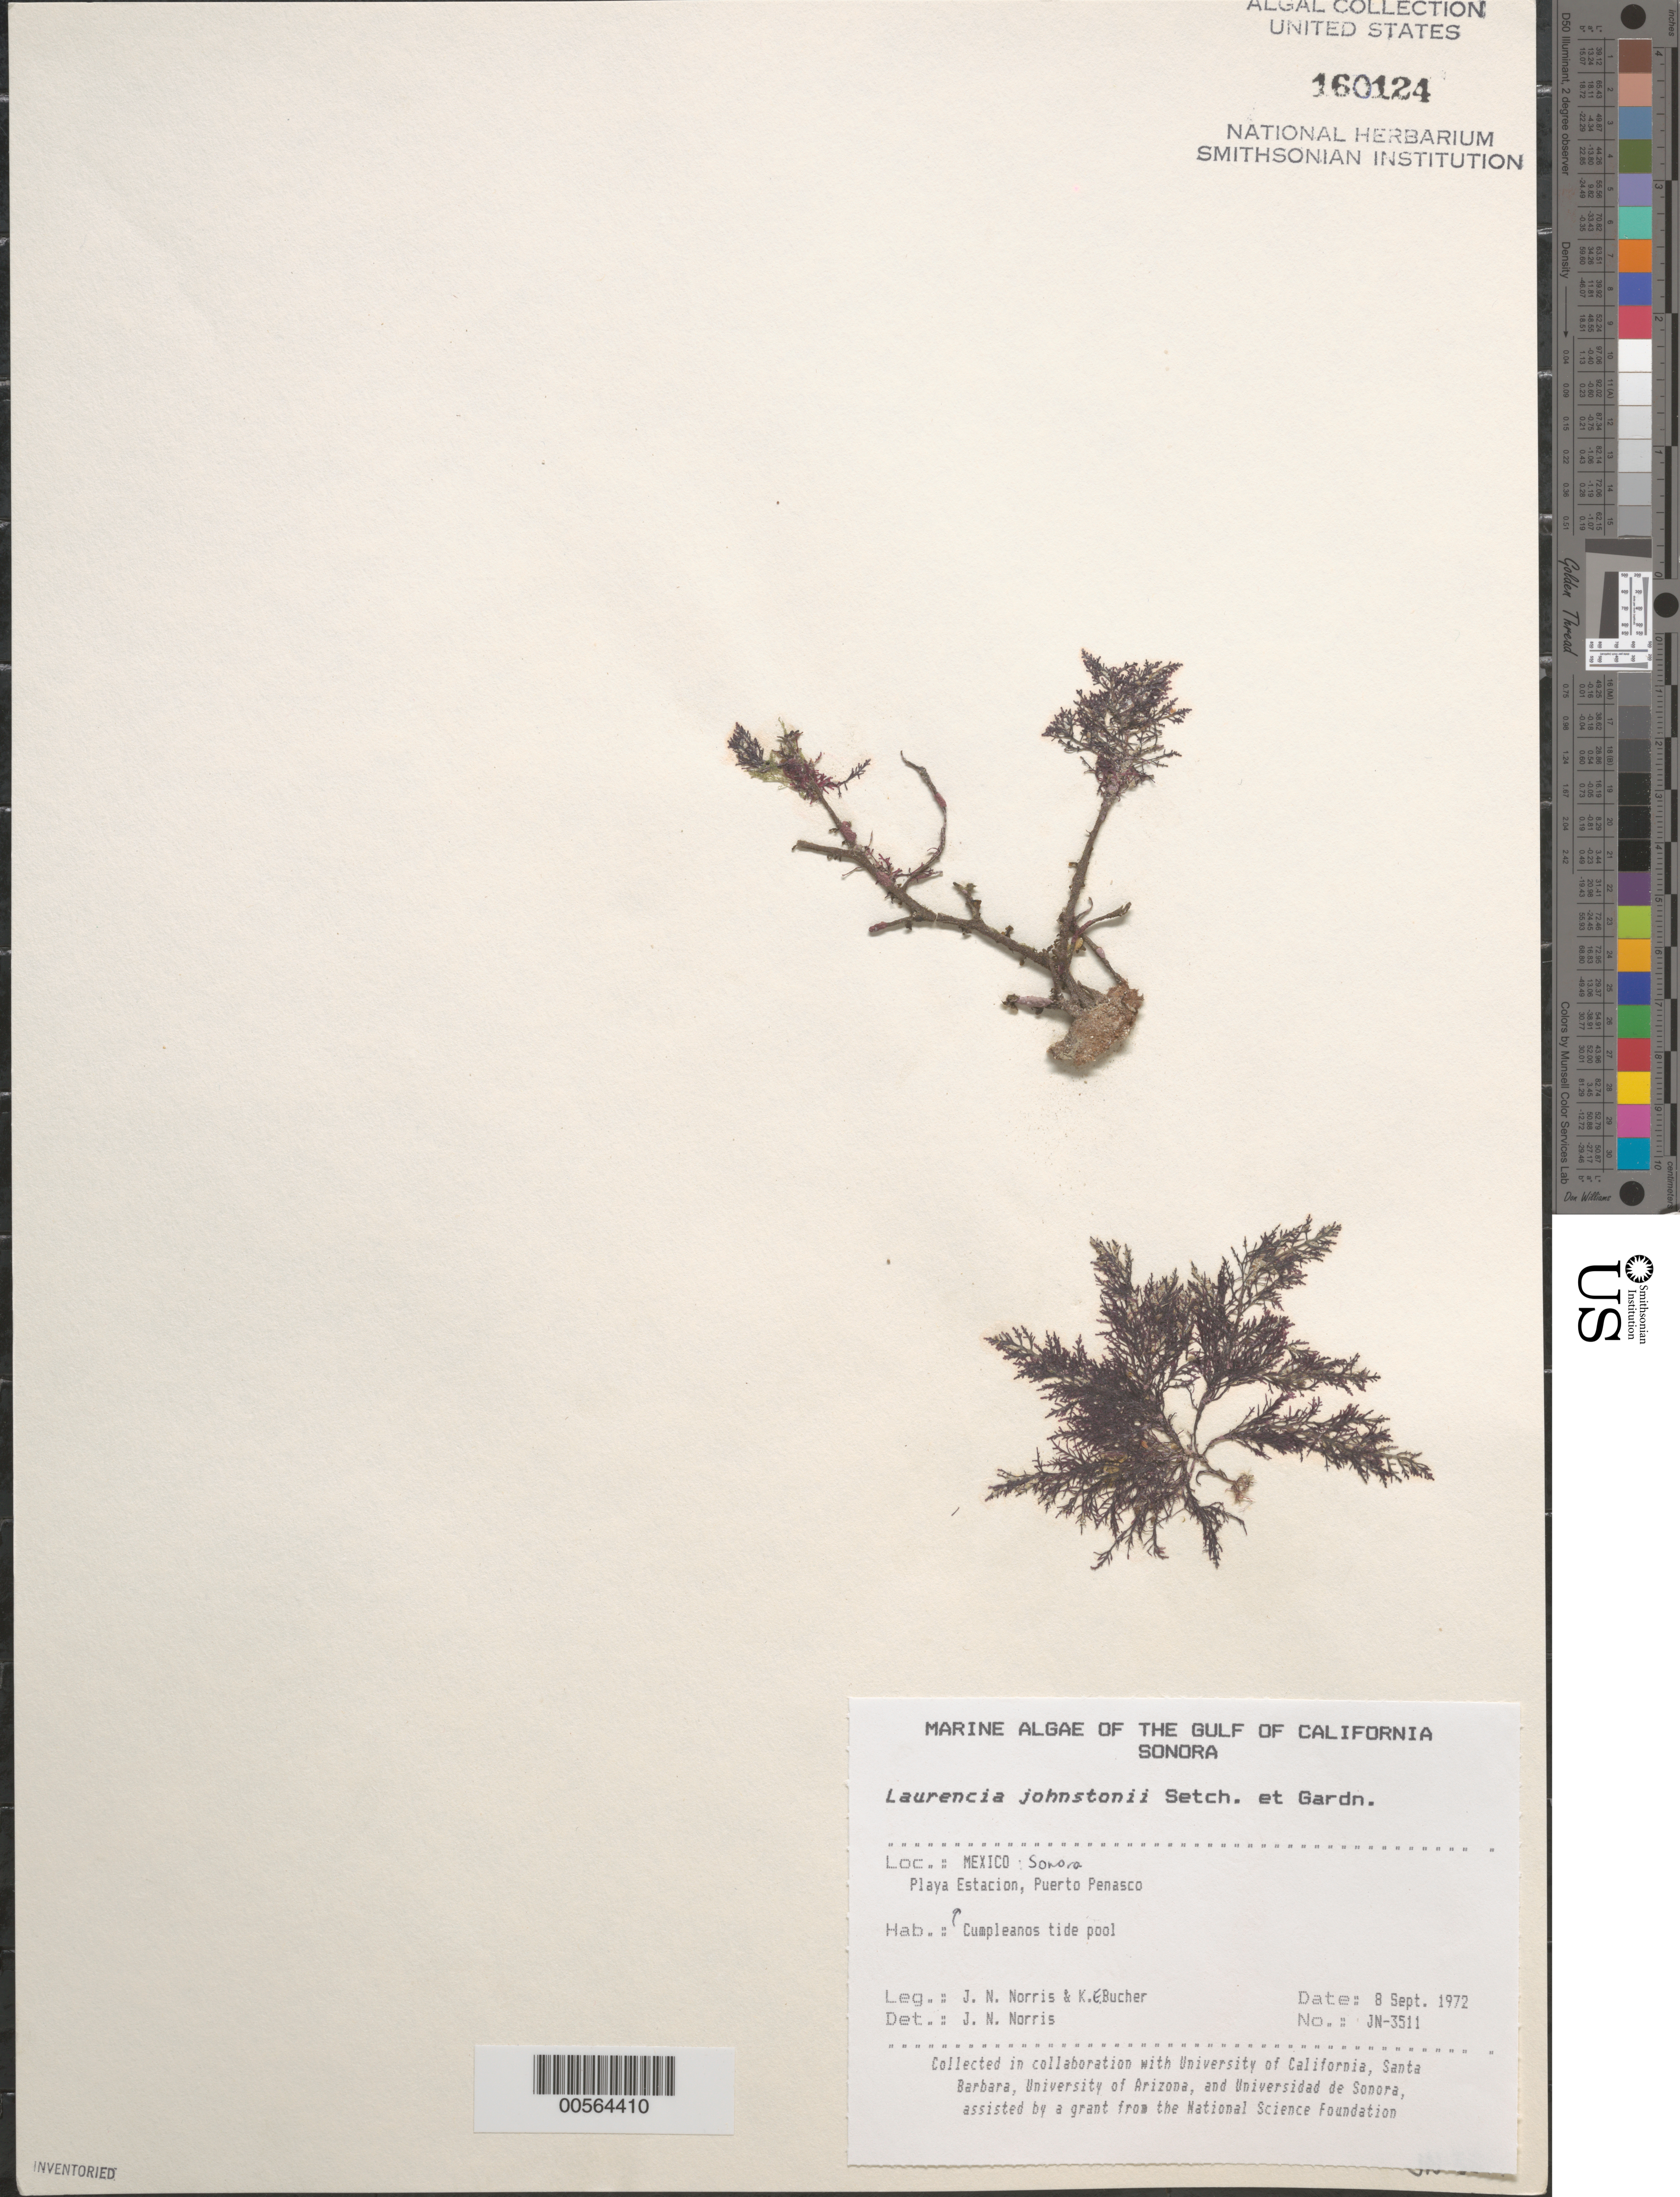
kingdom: Plantae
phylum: Rhodophyta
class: Florideophyceae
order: Ceramiales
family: Rhodomelaceae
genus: Laurencia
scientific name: Laurencia johnstonii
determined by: Norris, James N.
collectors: J. N. Norris & K. E. Bucher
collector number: JN-3511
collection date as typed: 08 Sep 1972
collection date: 1972-09-08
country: Mexico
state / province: Sonora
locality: Playa Estacion, Puerto Penasco, Cumpleanos tide pool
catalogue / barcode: US 160124